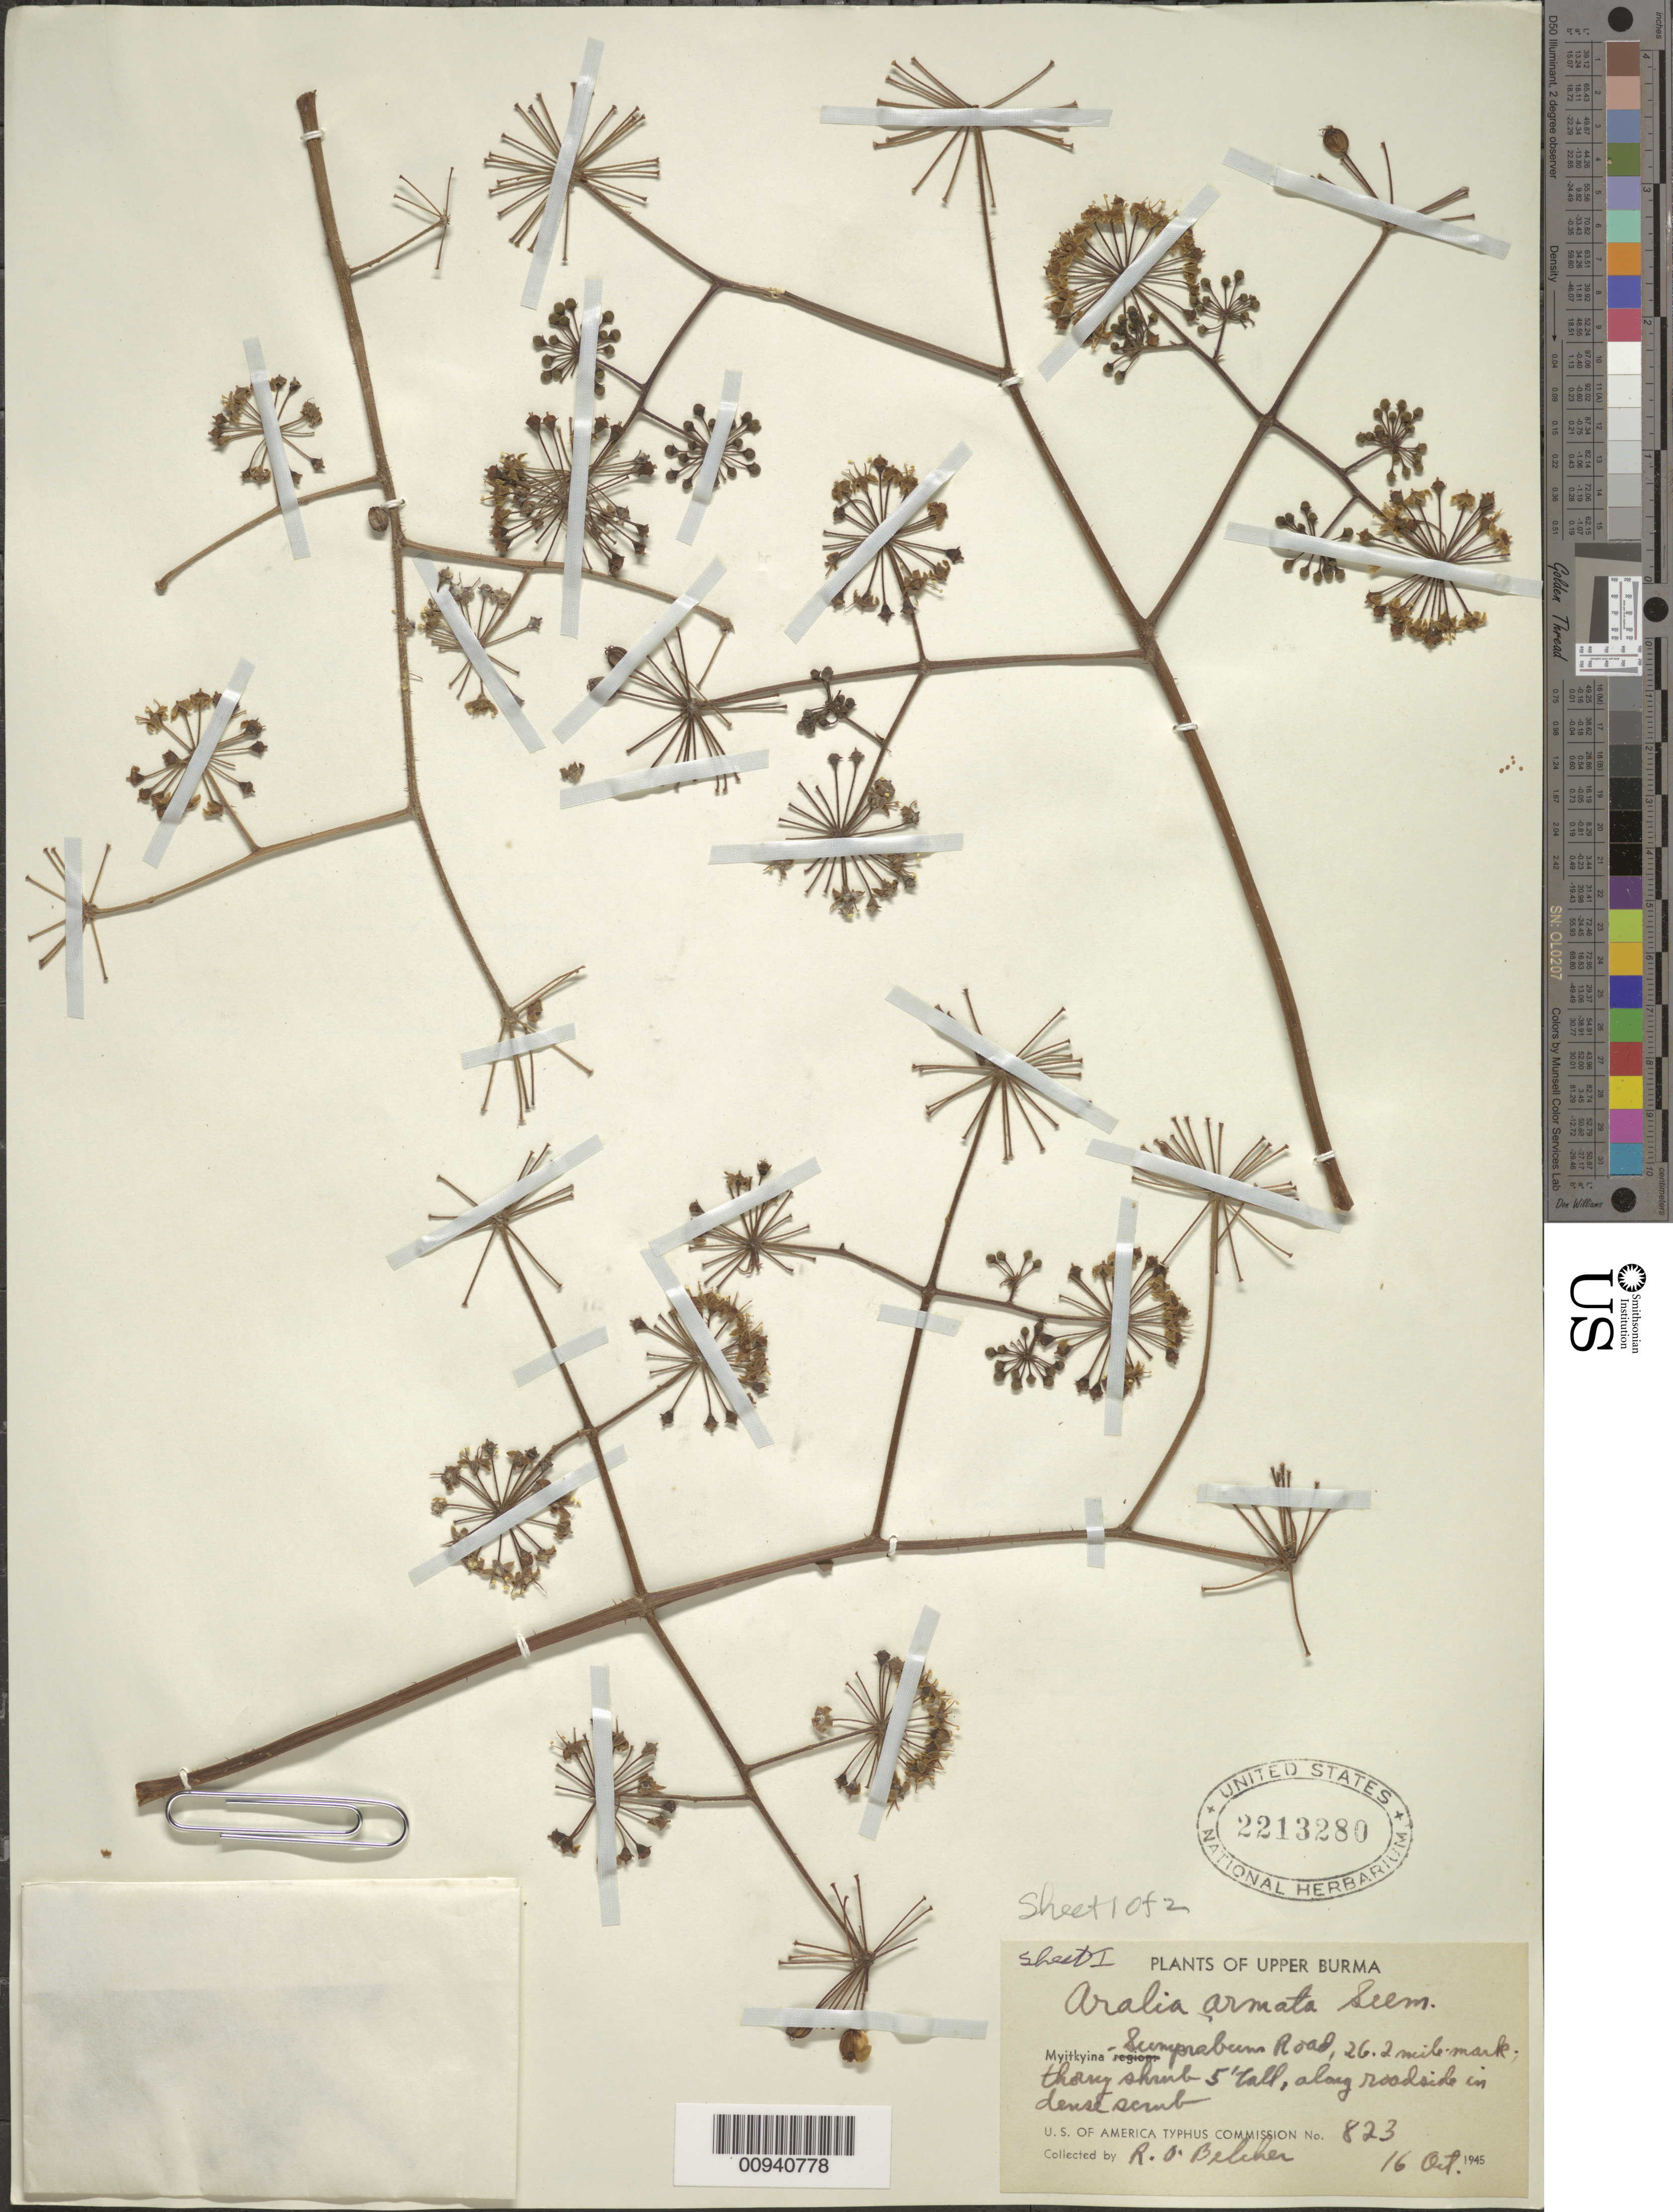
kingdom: Plantae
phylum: Tracheophyta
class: Magnoliopsida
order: Apiales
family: Araliaceae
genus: Aralia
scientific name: Aralia armata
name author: (Wall.) Seem.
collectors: R. Belcher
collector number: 823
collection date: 1945-10-16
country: Myanmar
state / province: Kachin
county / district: Myitkyina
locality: Sumprabum Road, 26.2 mile mark; thorny shrub 5' tall, along roadside in dense scrub.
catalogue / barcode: US 2213280